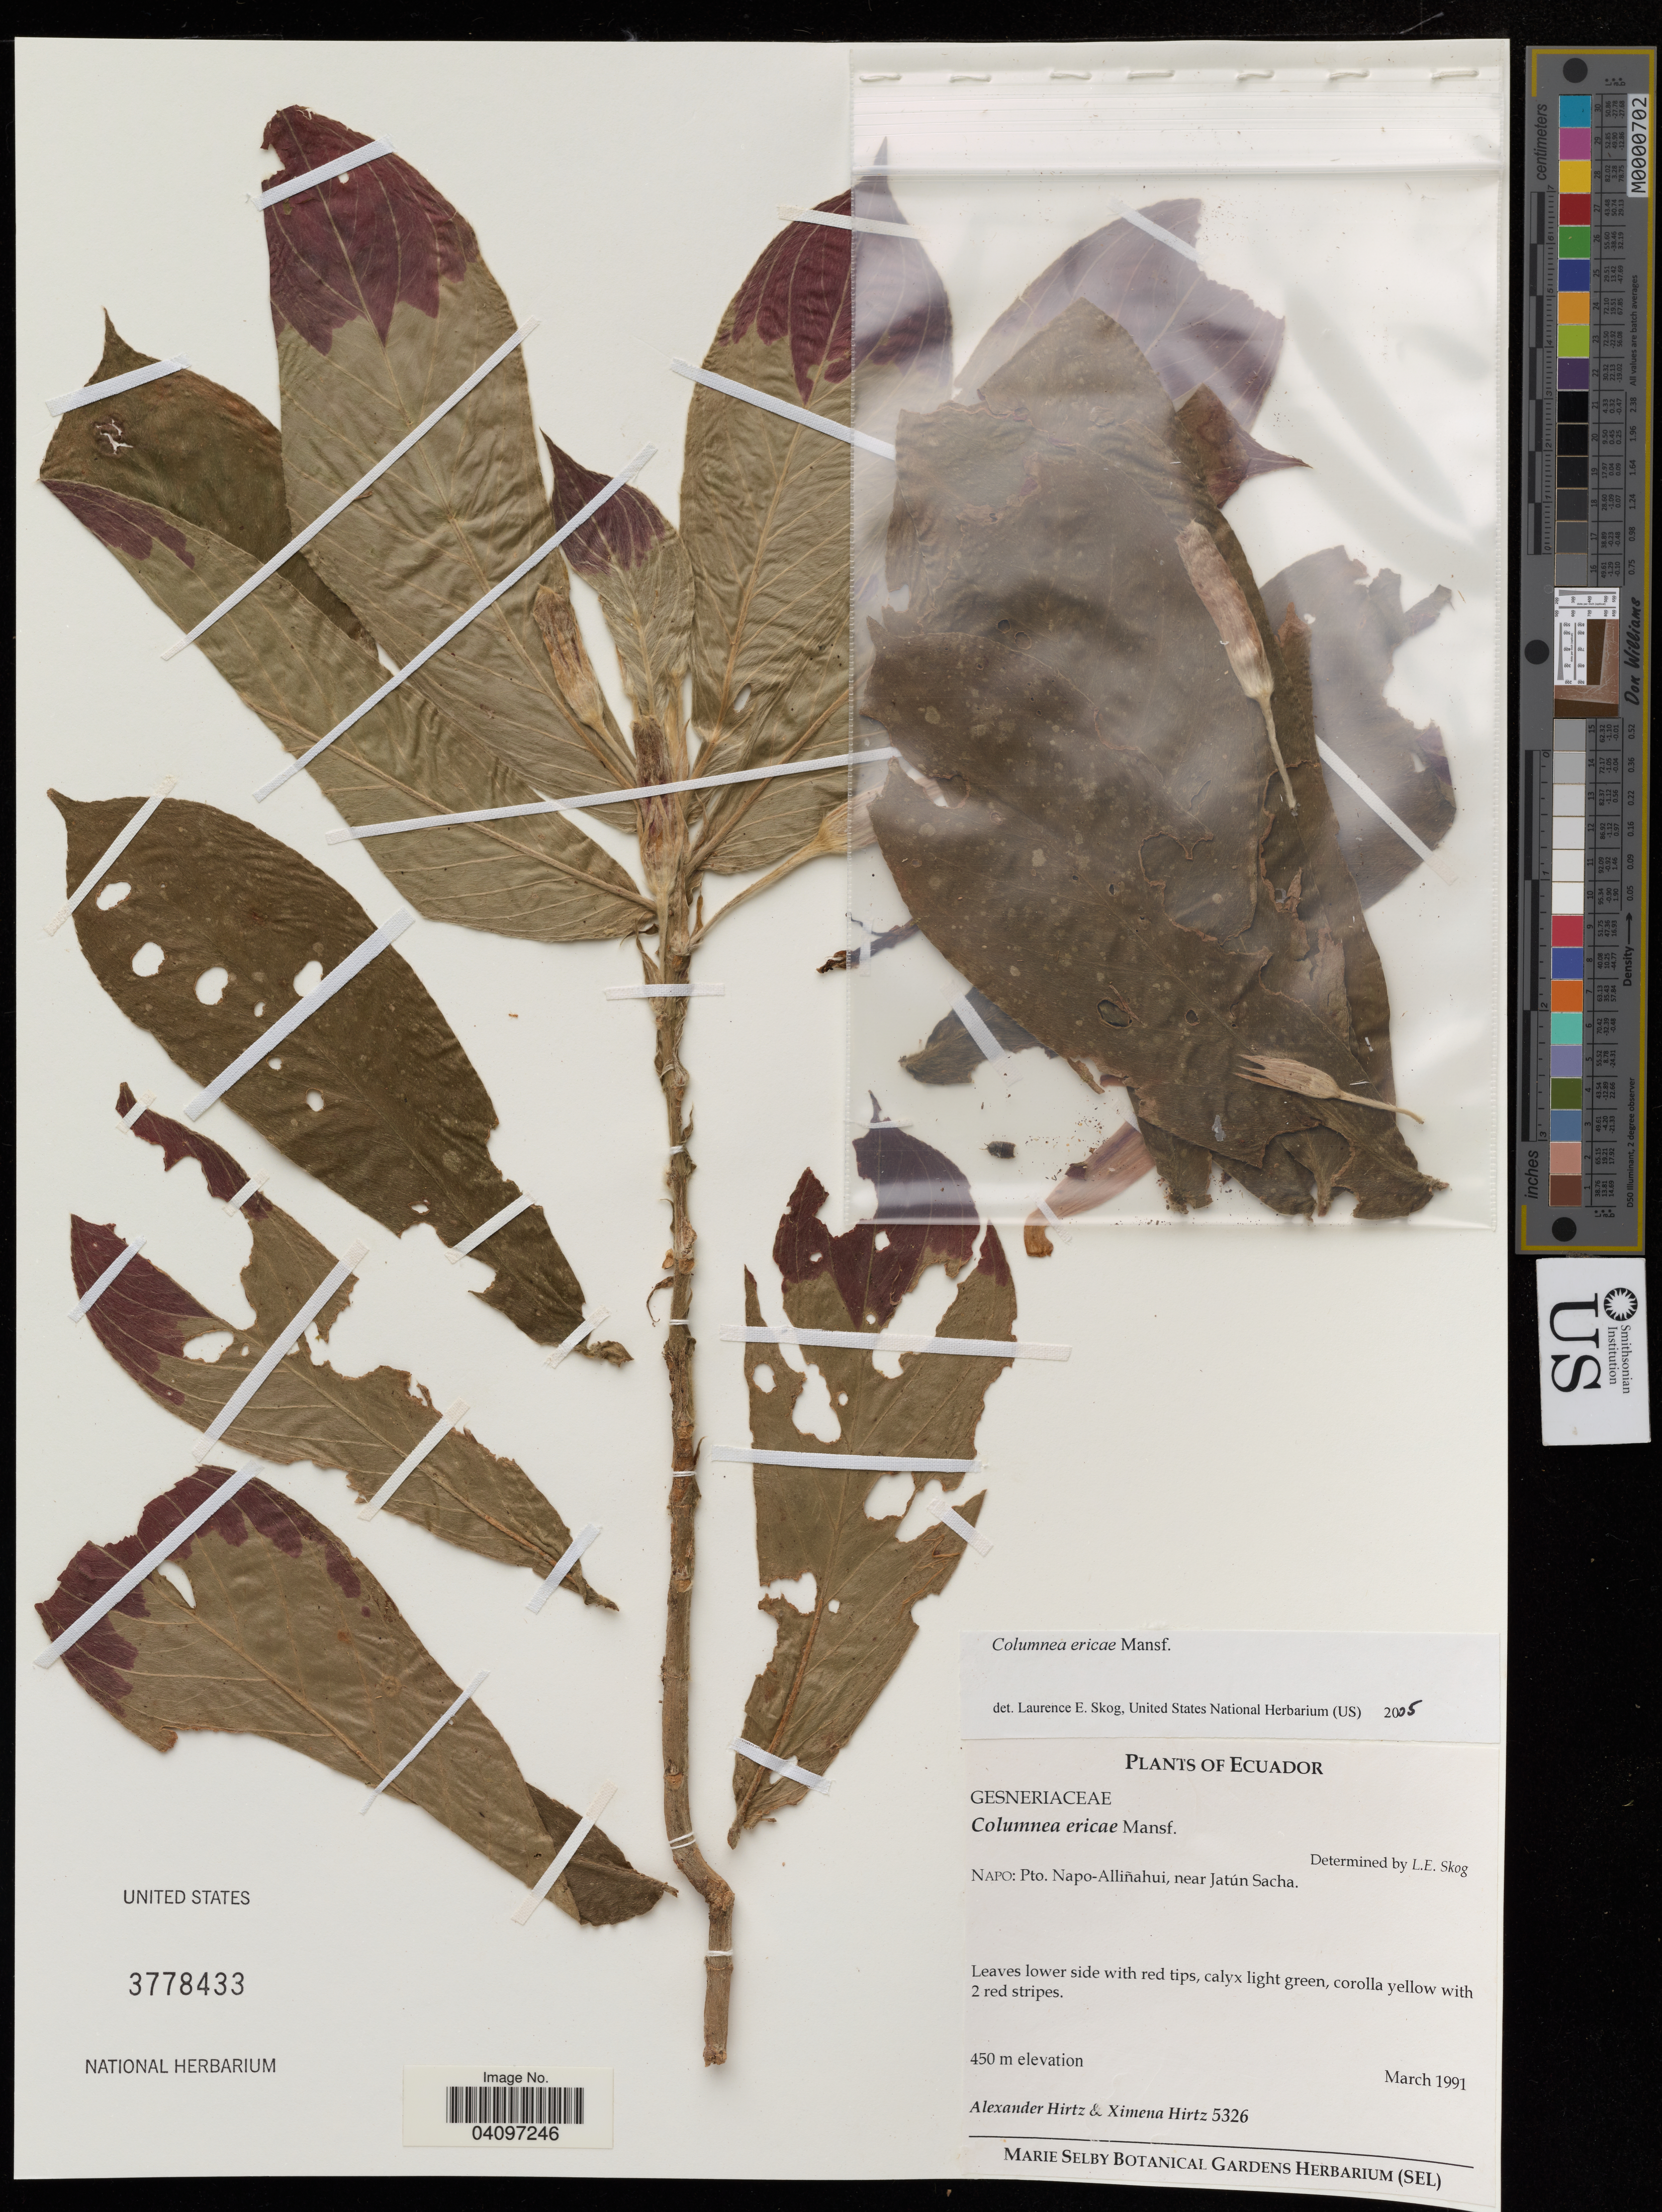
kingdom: Plantae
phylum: Tracheophyta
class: Magnoliopsida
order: Lamiales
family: Gesneriaceae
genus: Columnea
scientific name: Columnea ericae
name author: Mansf.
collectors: A. Hirtz & X. Hirtz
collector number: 5326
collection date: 1991-03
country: Ecuador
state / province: Napo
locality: Pto. Nap-Alliñahuis, near Jatún Sacha.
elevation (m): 450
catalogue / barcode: US 3778433